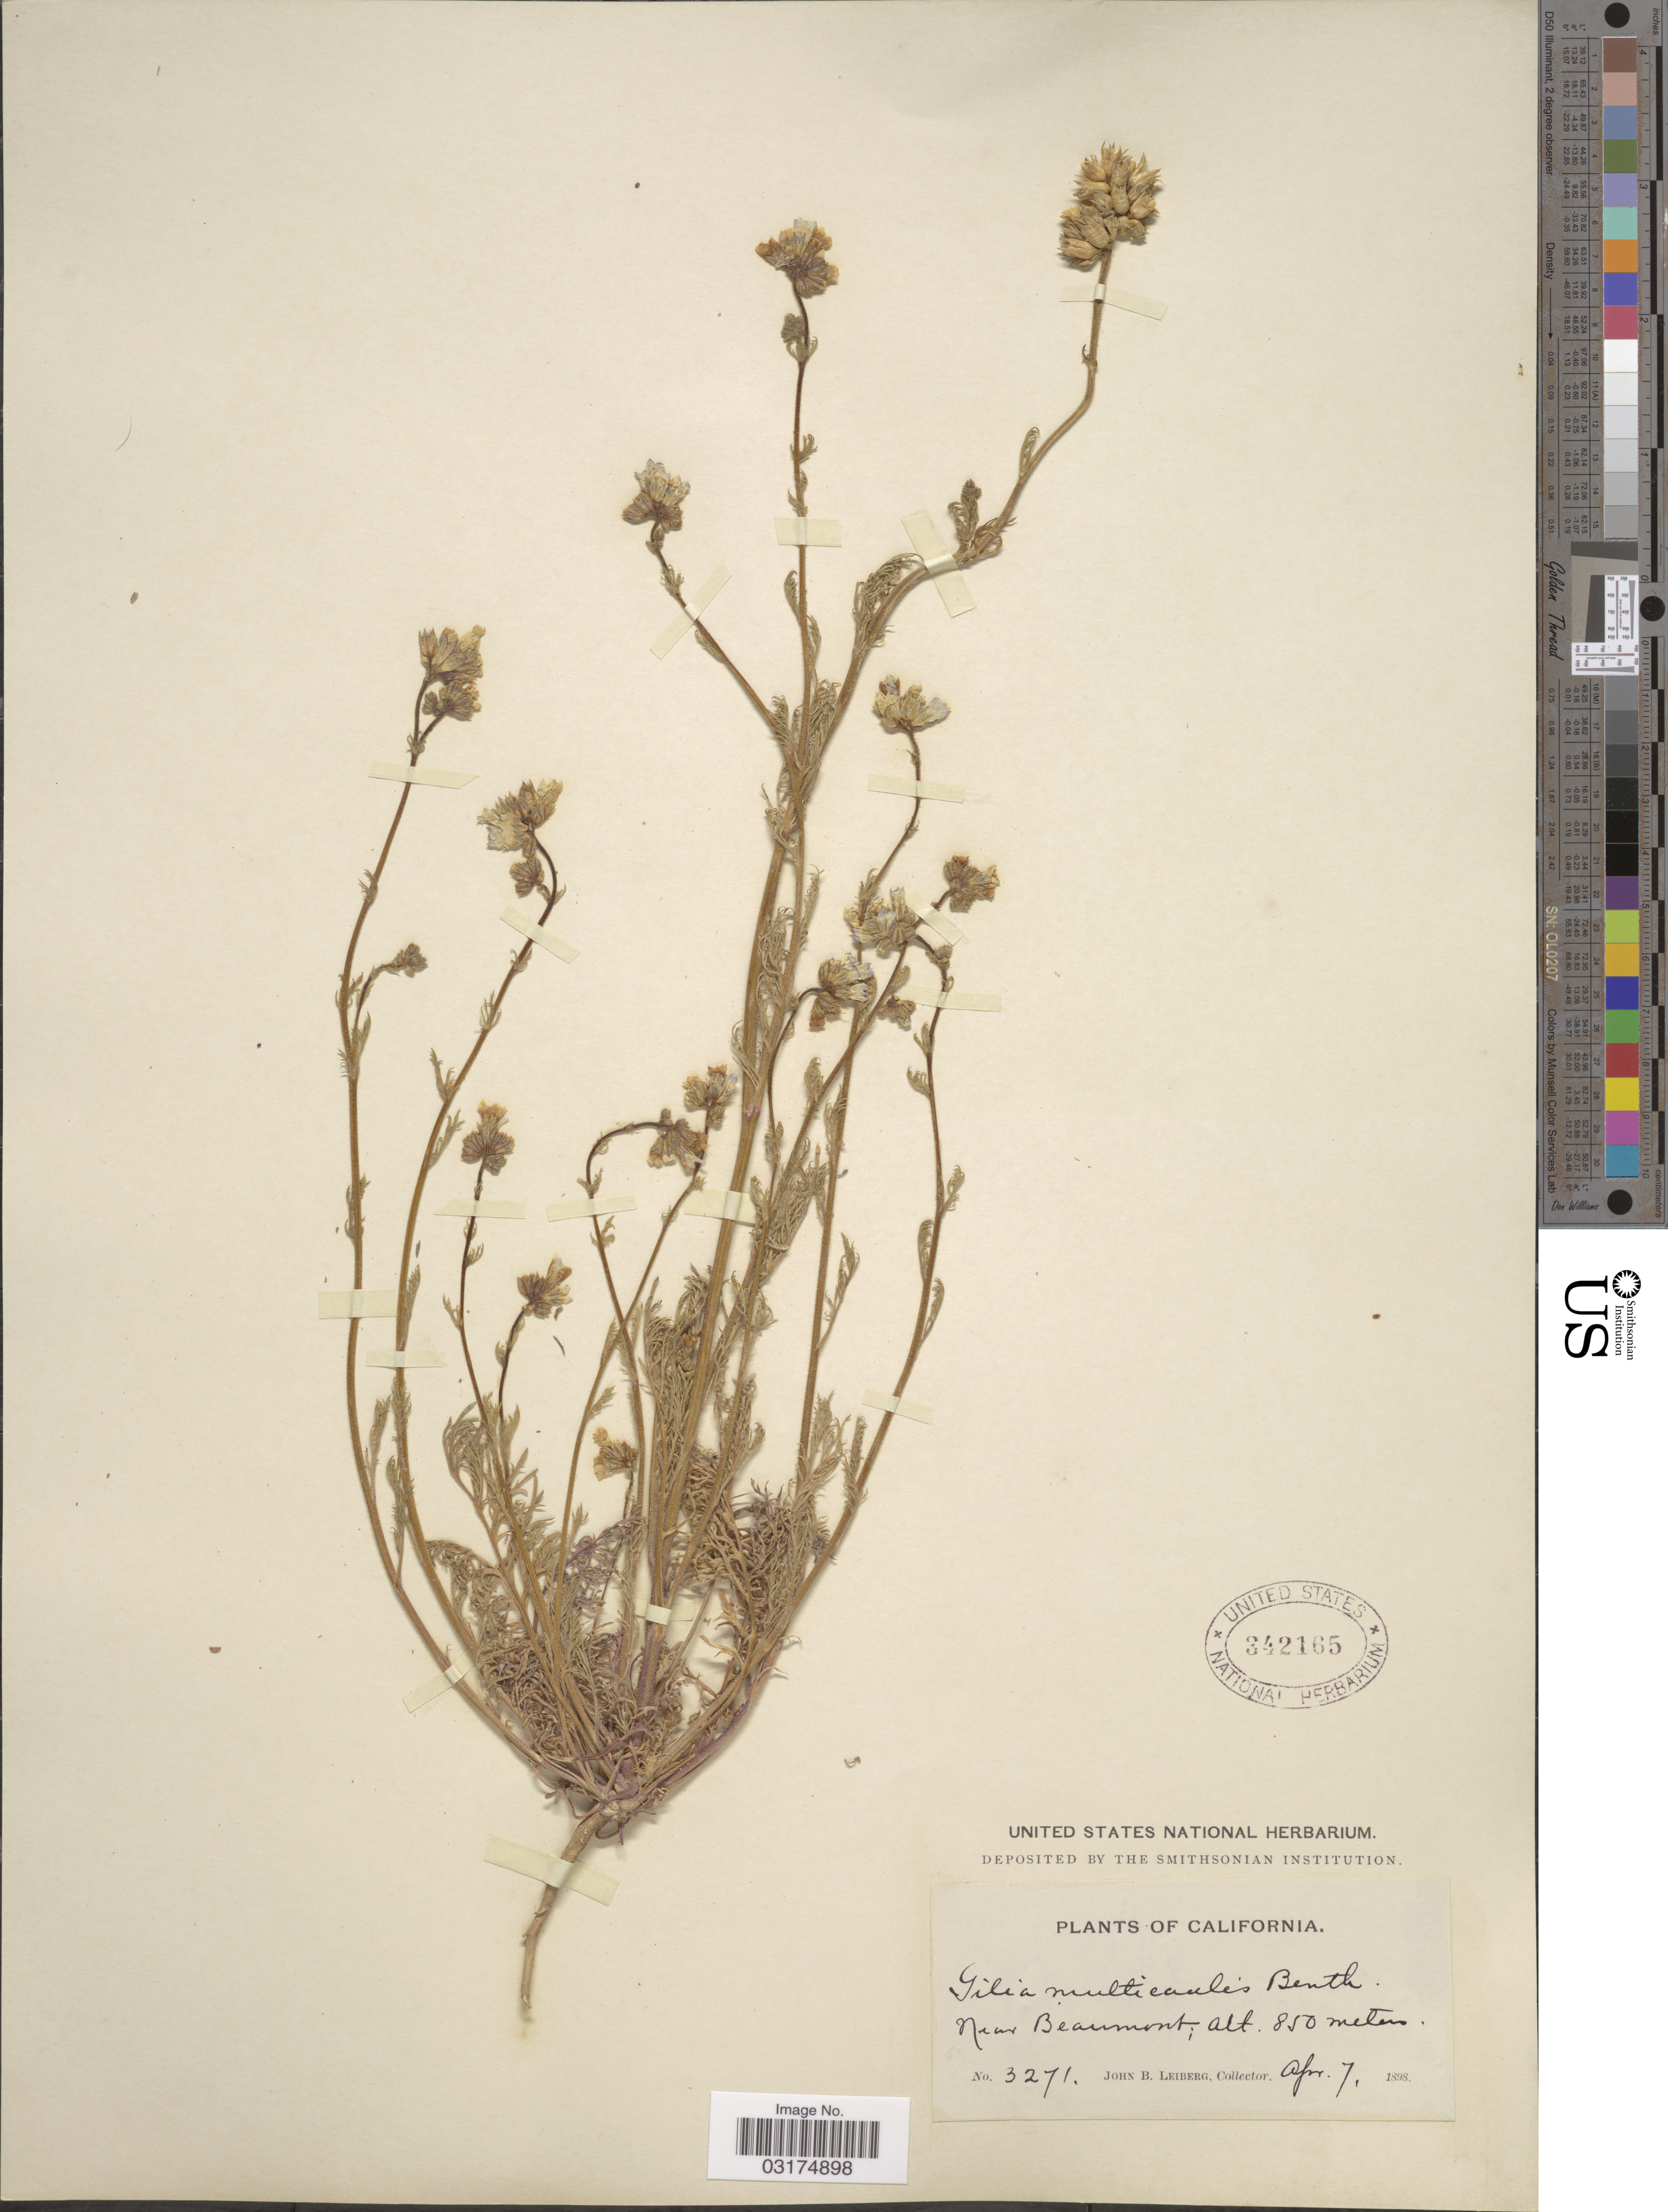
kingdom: Plantae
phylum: Tracheophyta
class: Magnoliopsida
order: Ericales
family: Polemoniaceae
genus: Gilia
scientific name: Gilia angelensis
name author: V.E. Grant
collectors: J. B. Leiberg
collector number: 3271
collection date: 1898-04-07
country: United States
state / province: California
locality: Near Beaumont.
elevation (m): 850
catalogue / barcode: US 342165